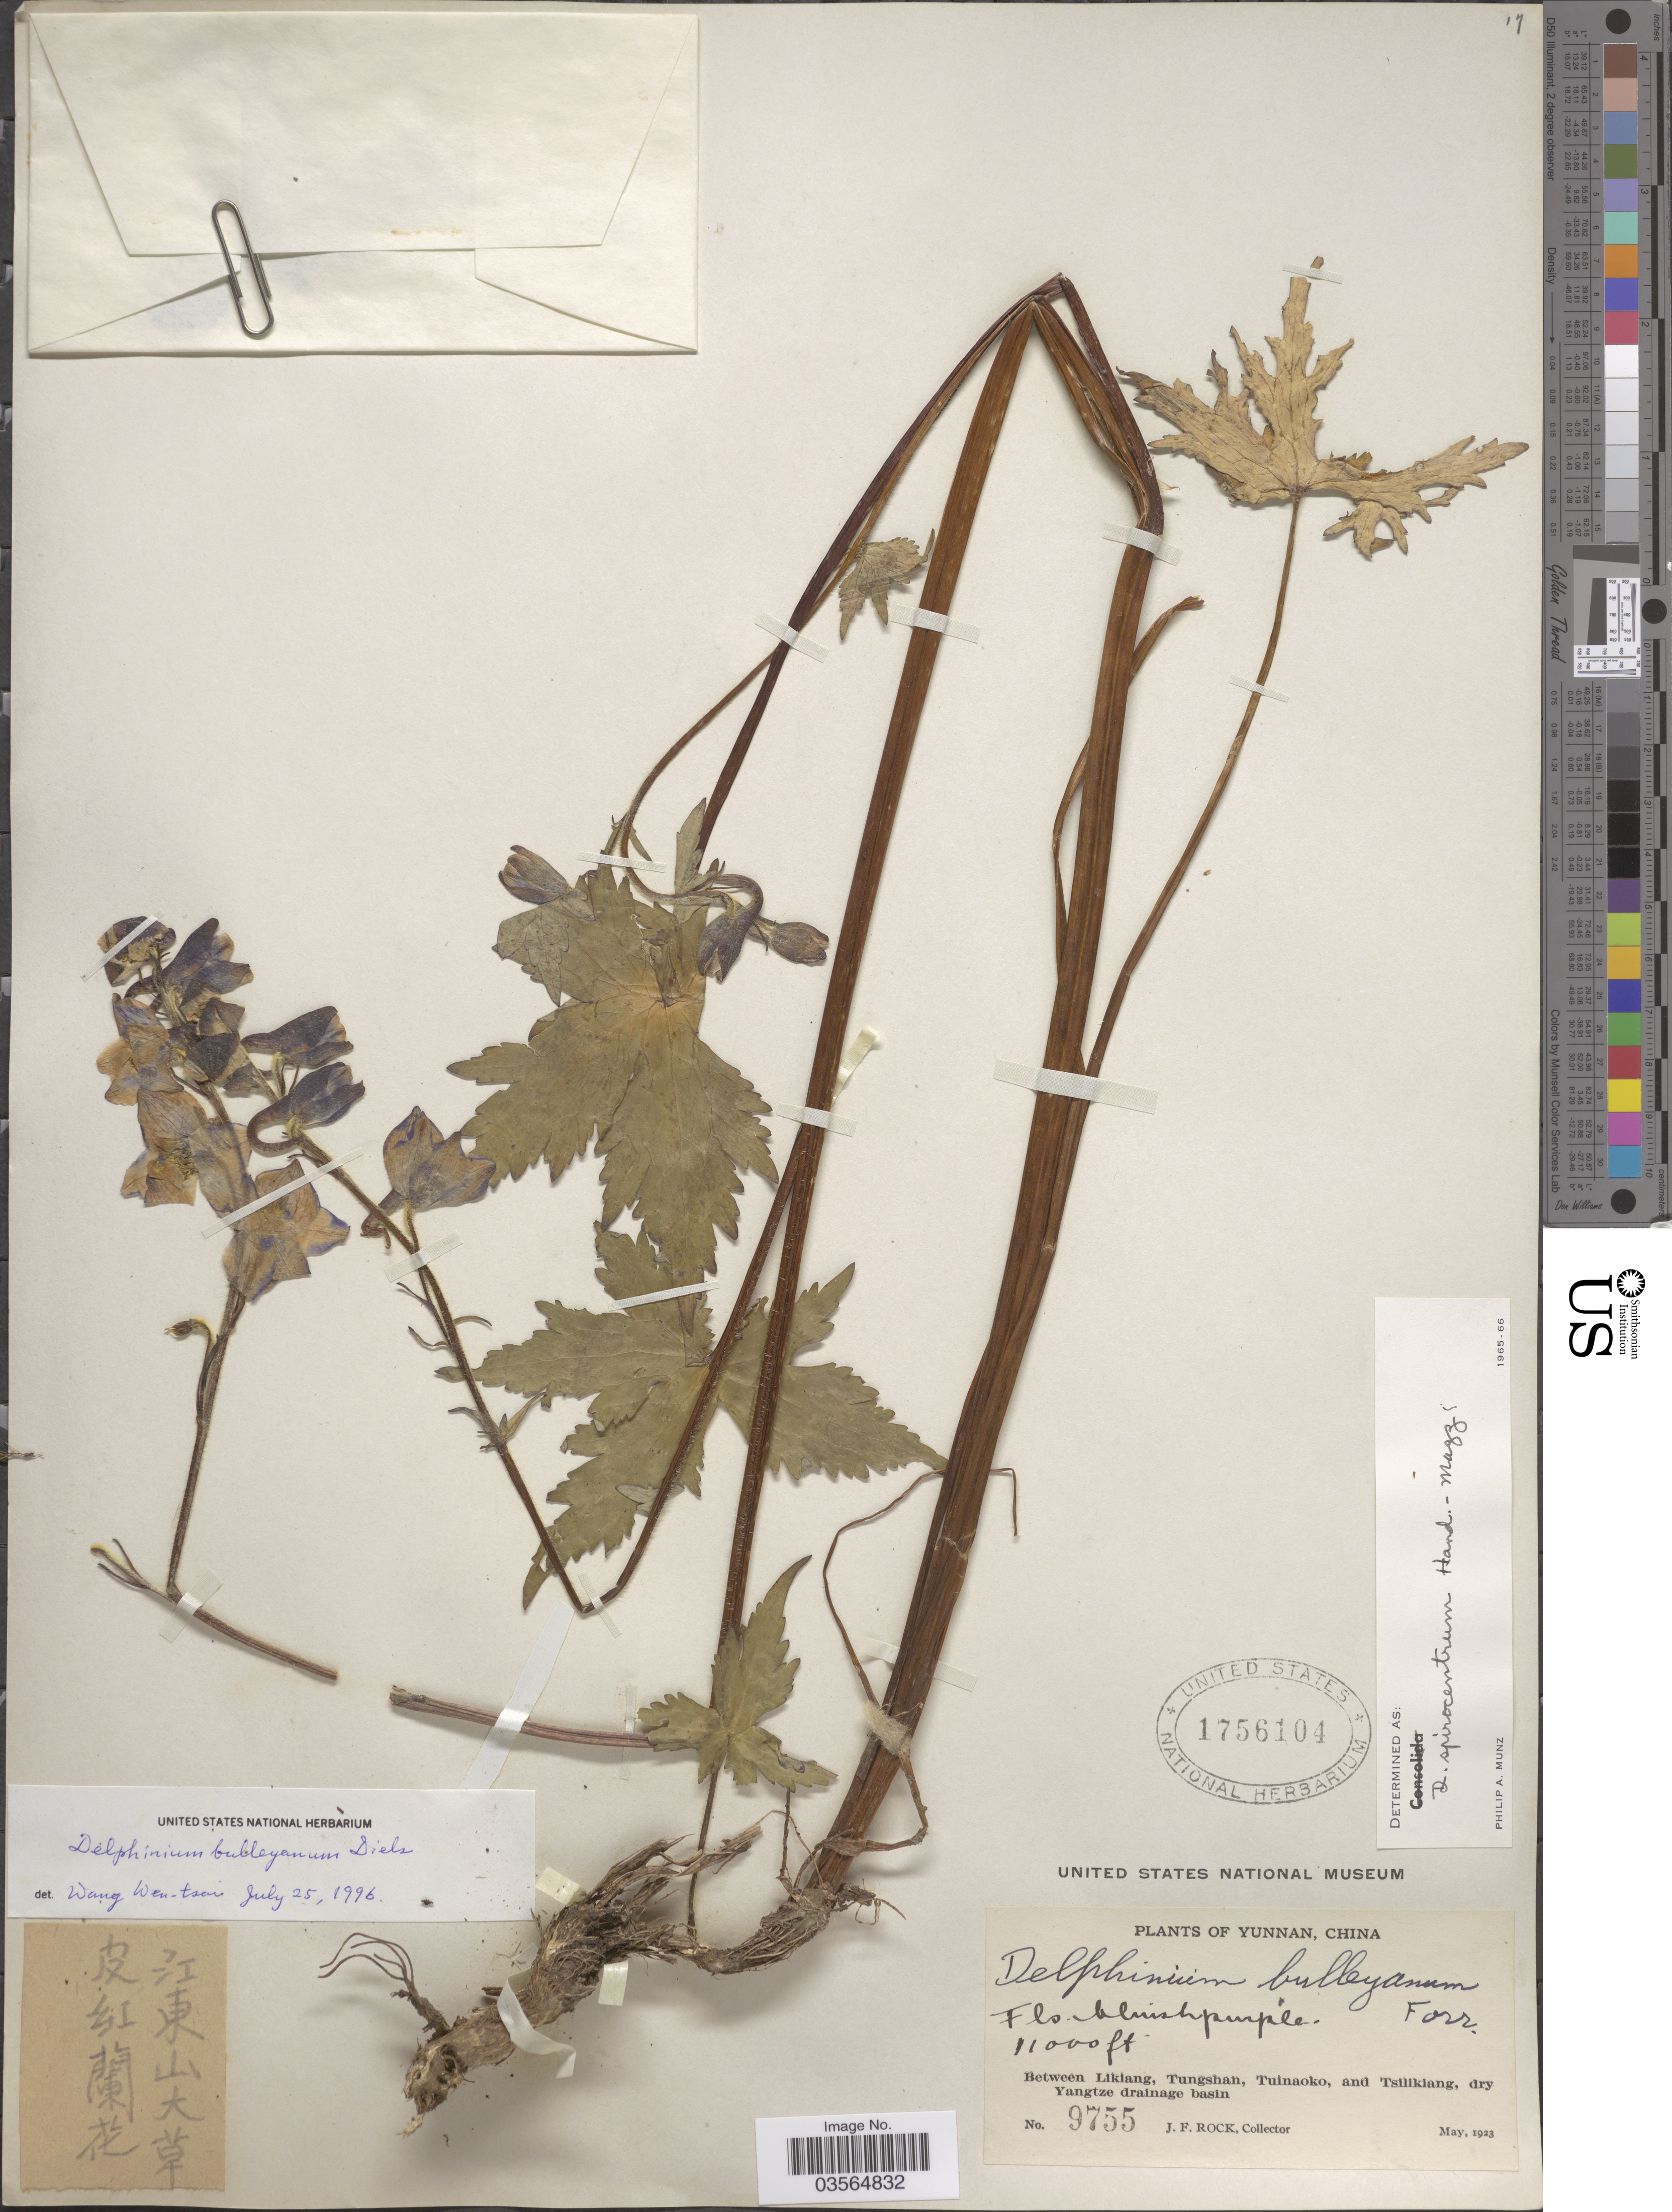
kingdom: Plantae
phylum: Tracheophyta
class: Magnoliopsida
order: Ranunculales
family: Ranunculaceae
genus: Delphinium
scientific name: Delphinium bulleyanum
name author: Forrest ex Diels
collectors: J. Rock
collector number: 9755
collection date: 1923-05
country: China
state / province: Yunnan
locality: Between Likiang, Tungshan, Tuinaoko, and Tsilikiang, dry Yangtze drainage basin.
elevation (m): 3353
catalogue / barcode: US 1756104